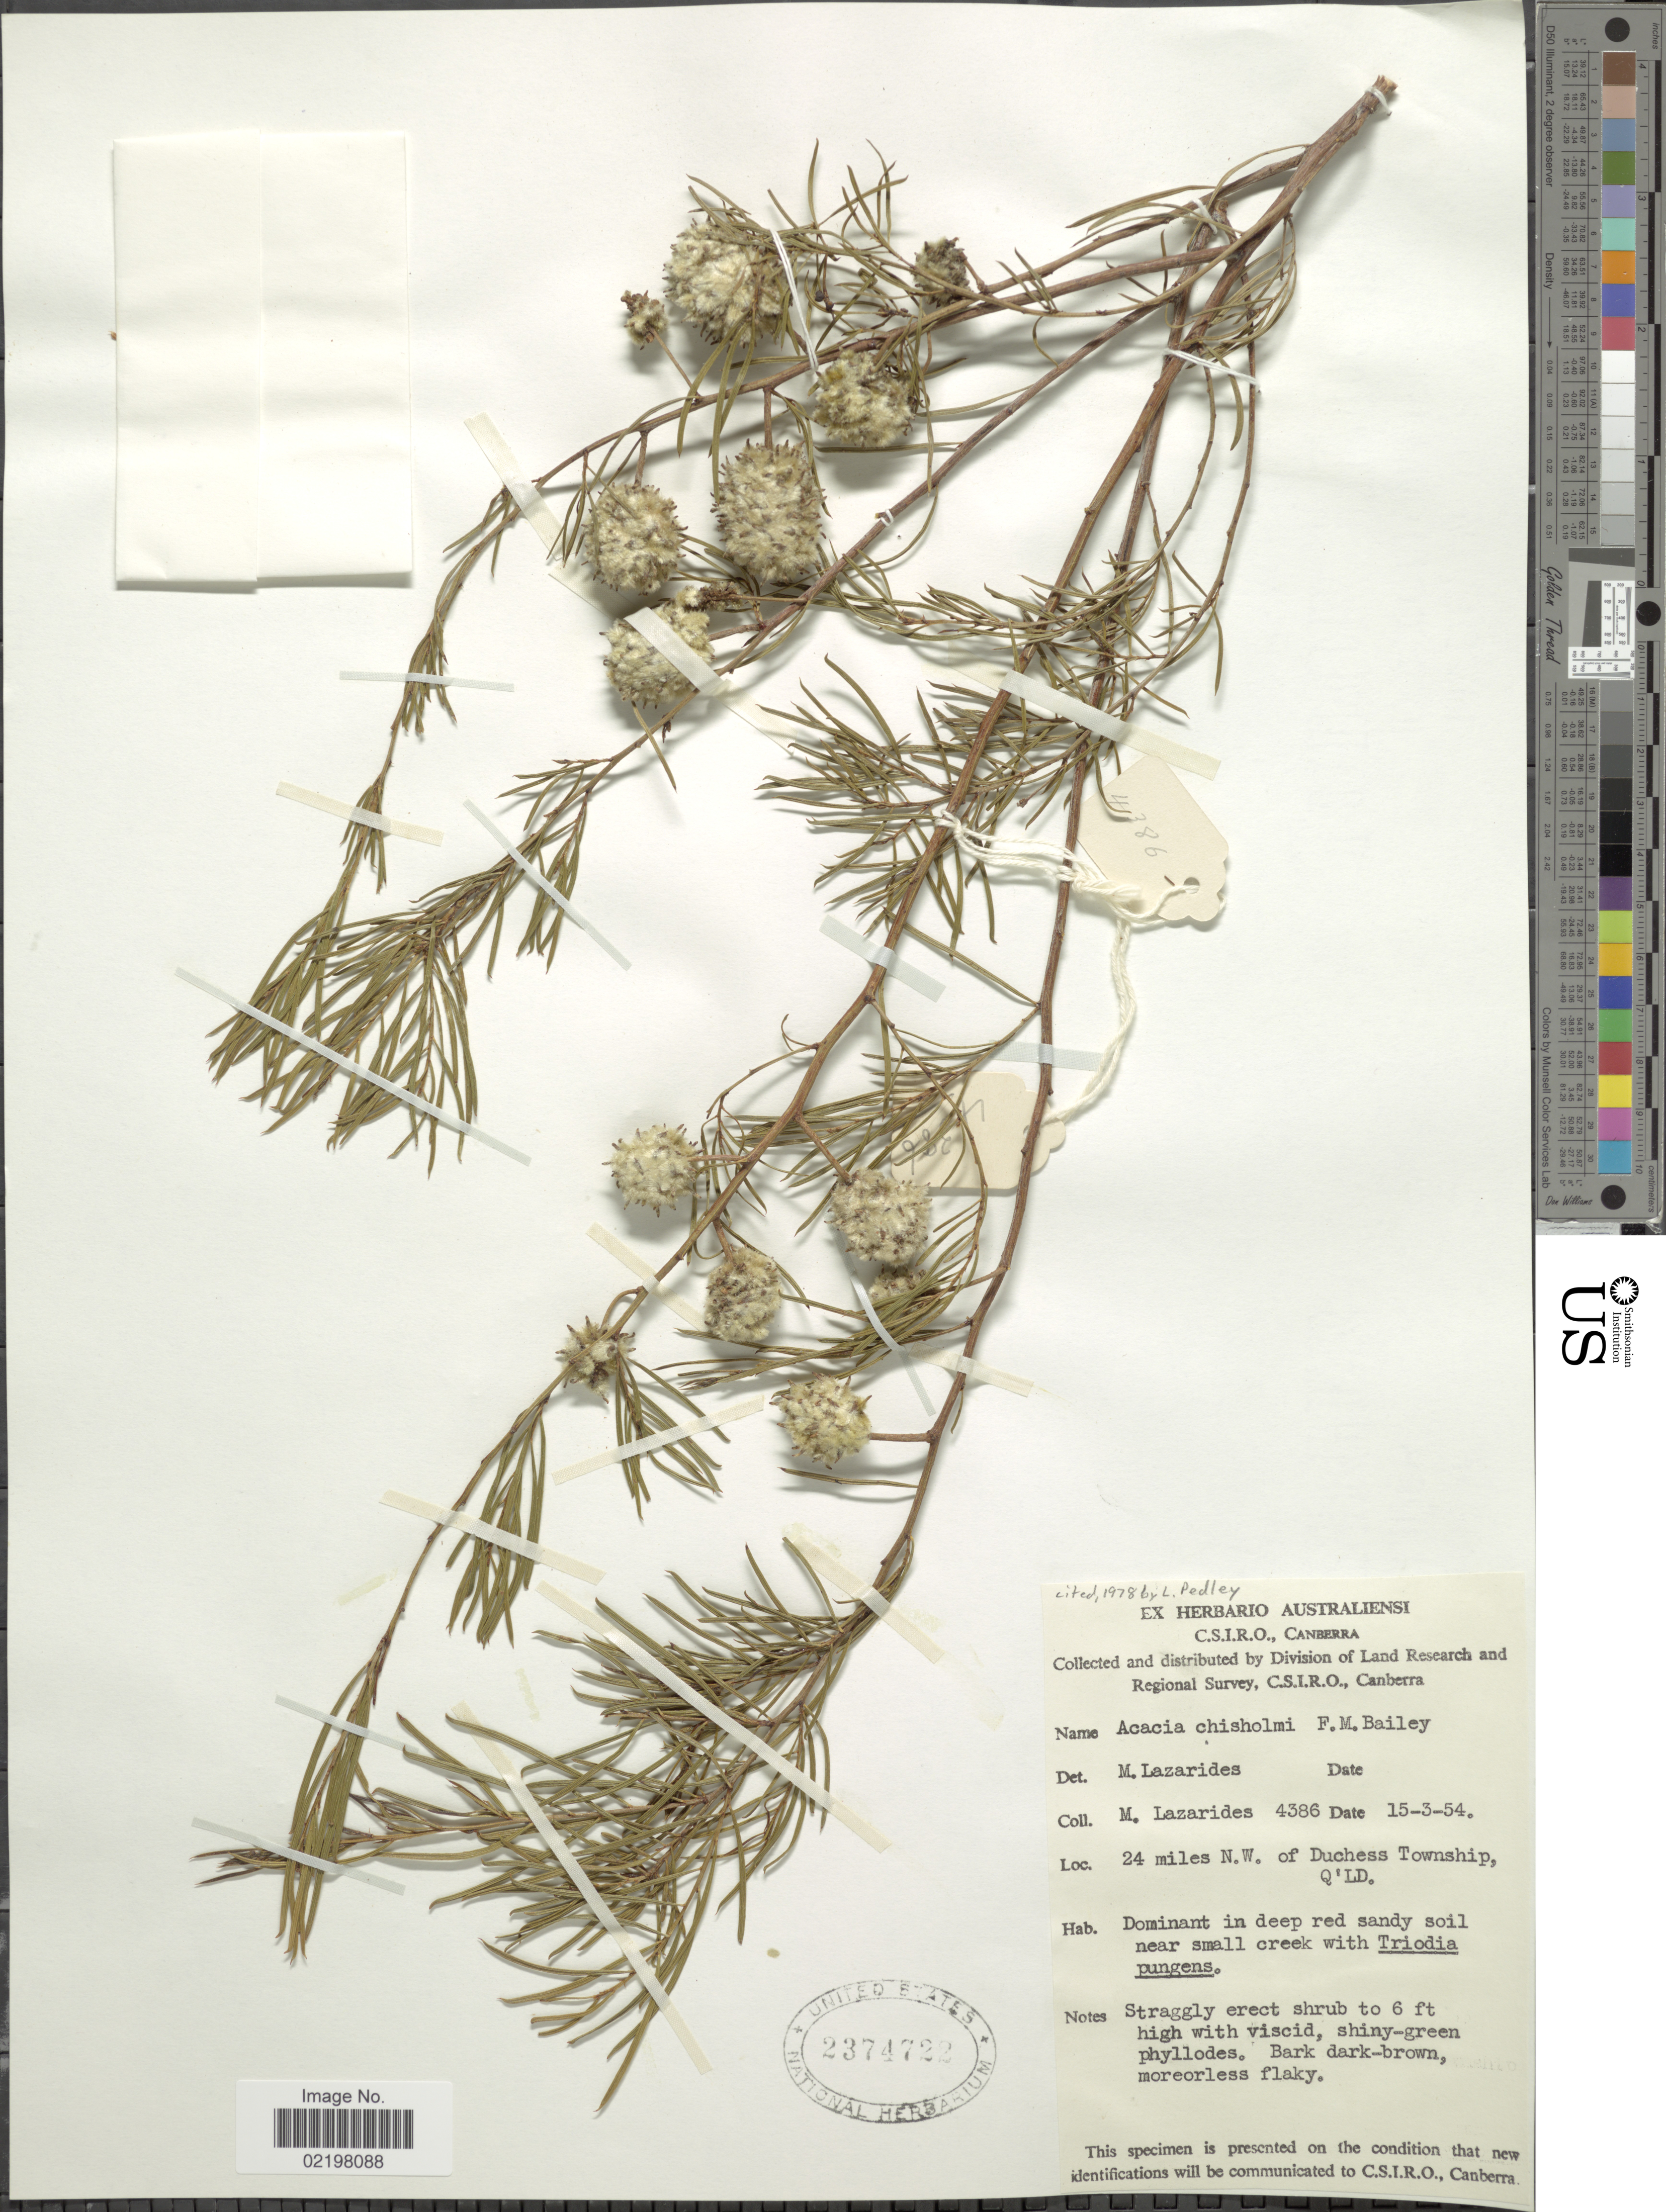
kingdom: Plantae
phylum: Tracheophyta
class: Magnoliopsida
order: Fabales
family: Fabaceae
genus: Acacia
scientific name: Acacia chisholmii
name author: F.M. Bailey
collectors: M. Lazarides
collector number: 4386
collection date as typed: Transcribed d/m/y: 15/3/54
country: Australia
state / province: Queensland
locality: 24 miles N.W. of Duchess Township, Q' ld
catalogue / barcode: US 2374722